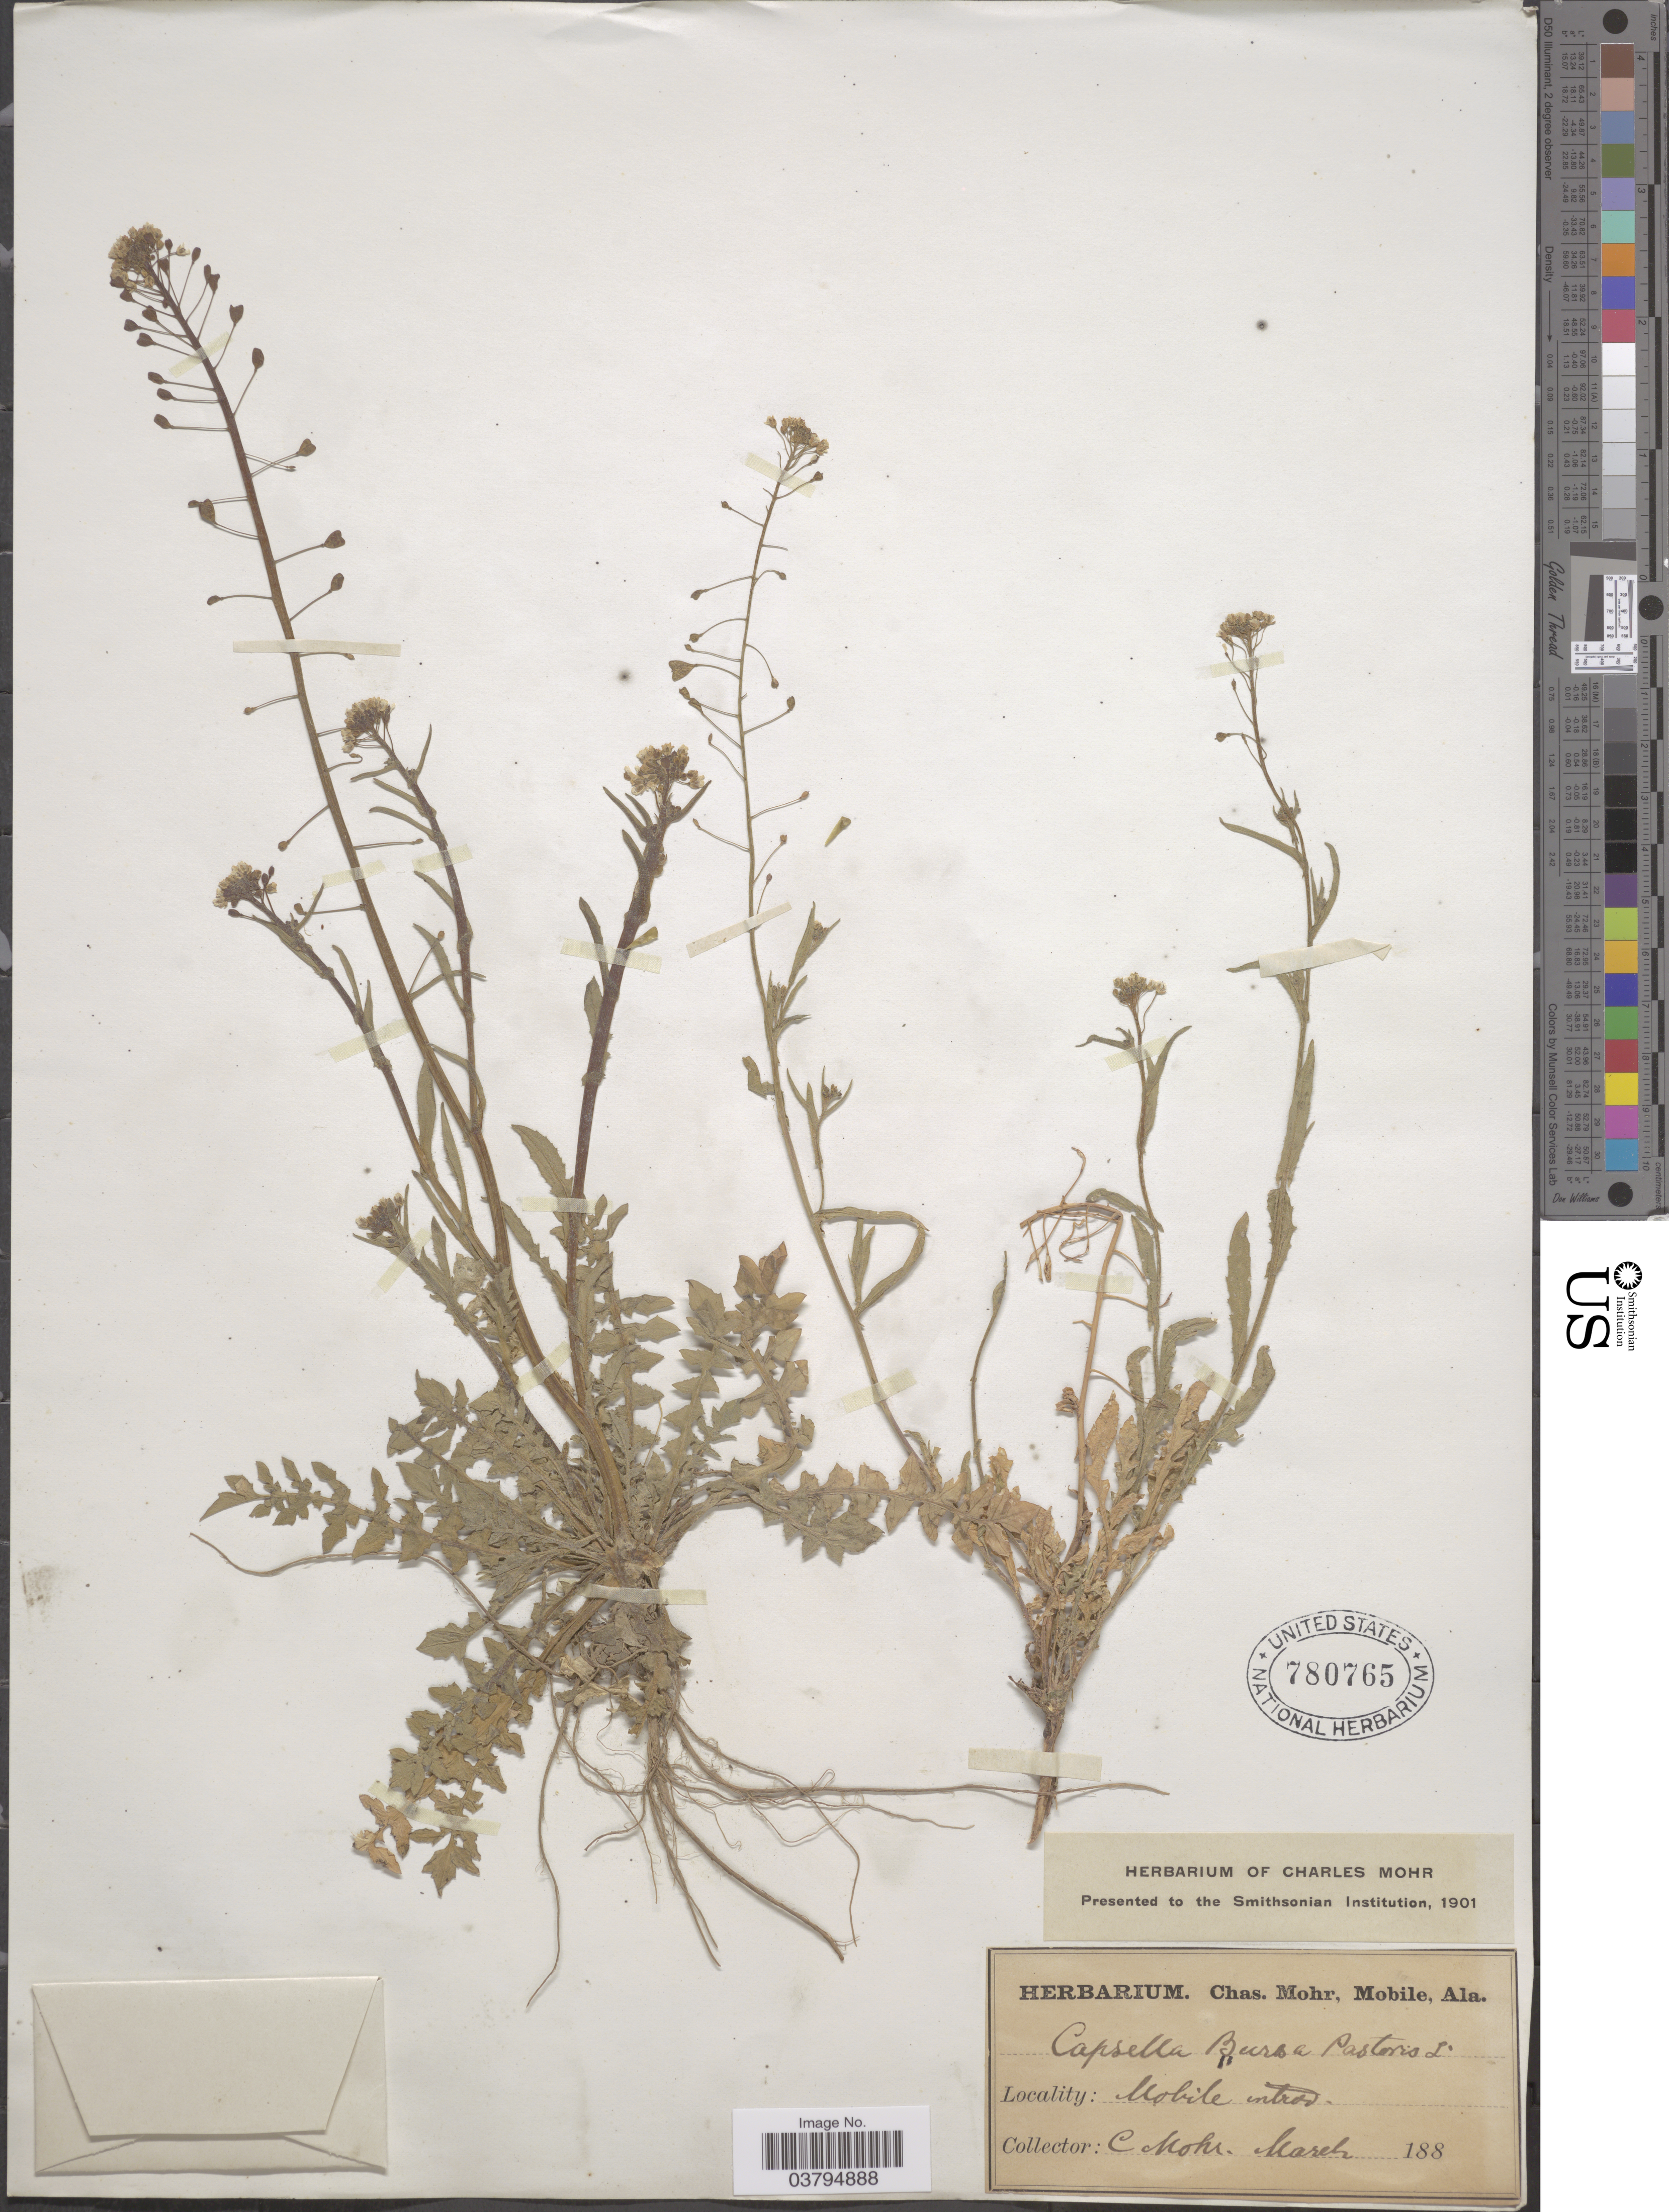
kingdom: Plantae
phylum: Tracheophyta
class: Magnoliopsida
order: Brassicales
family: Brassicaceae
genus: Capsella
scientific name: Capsella bursa-pastoris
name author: (L.) Medik.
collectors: Mohr, C. T. (herbarium)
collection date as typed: March 188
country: United States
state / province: Alabama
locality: Mobile.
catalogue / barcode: US 780765